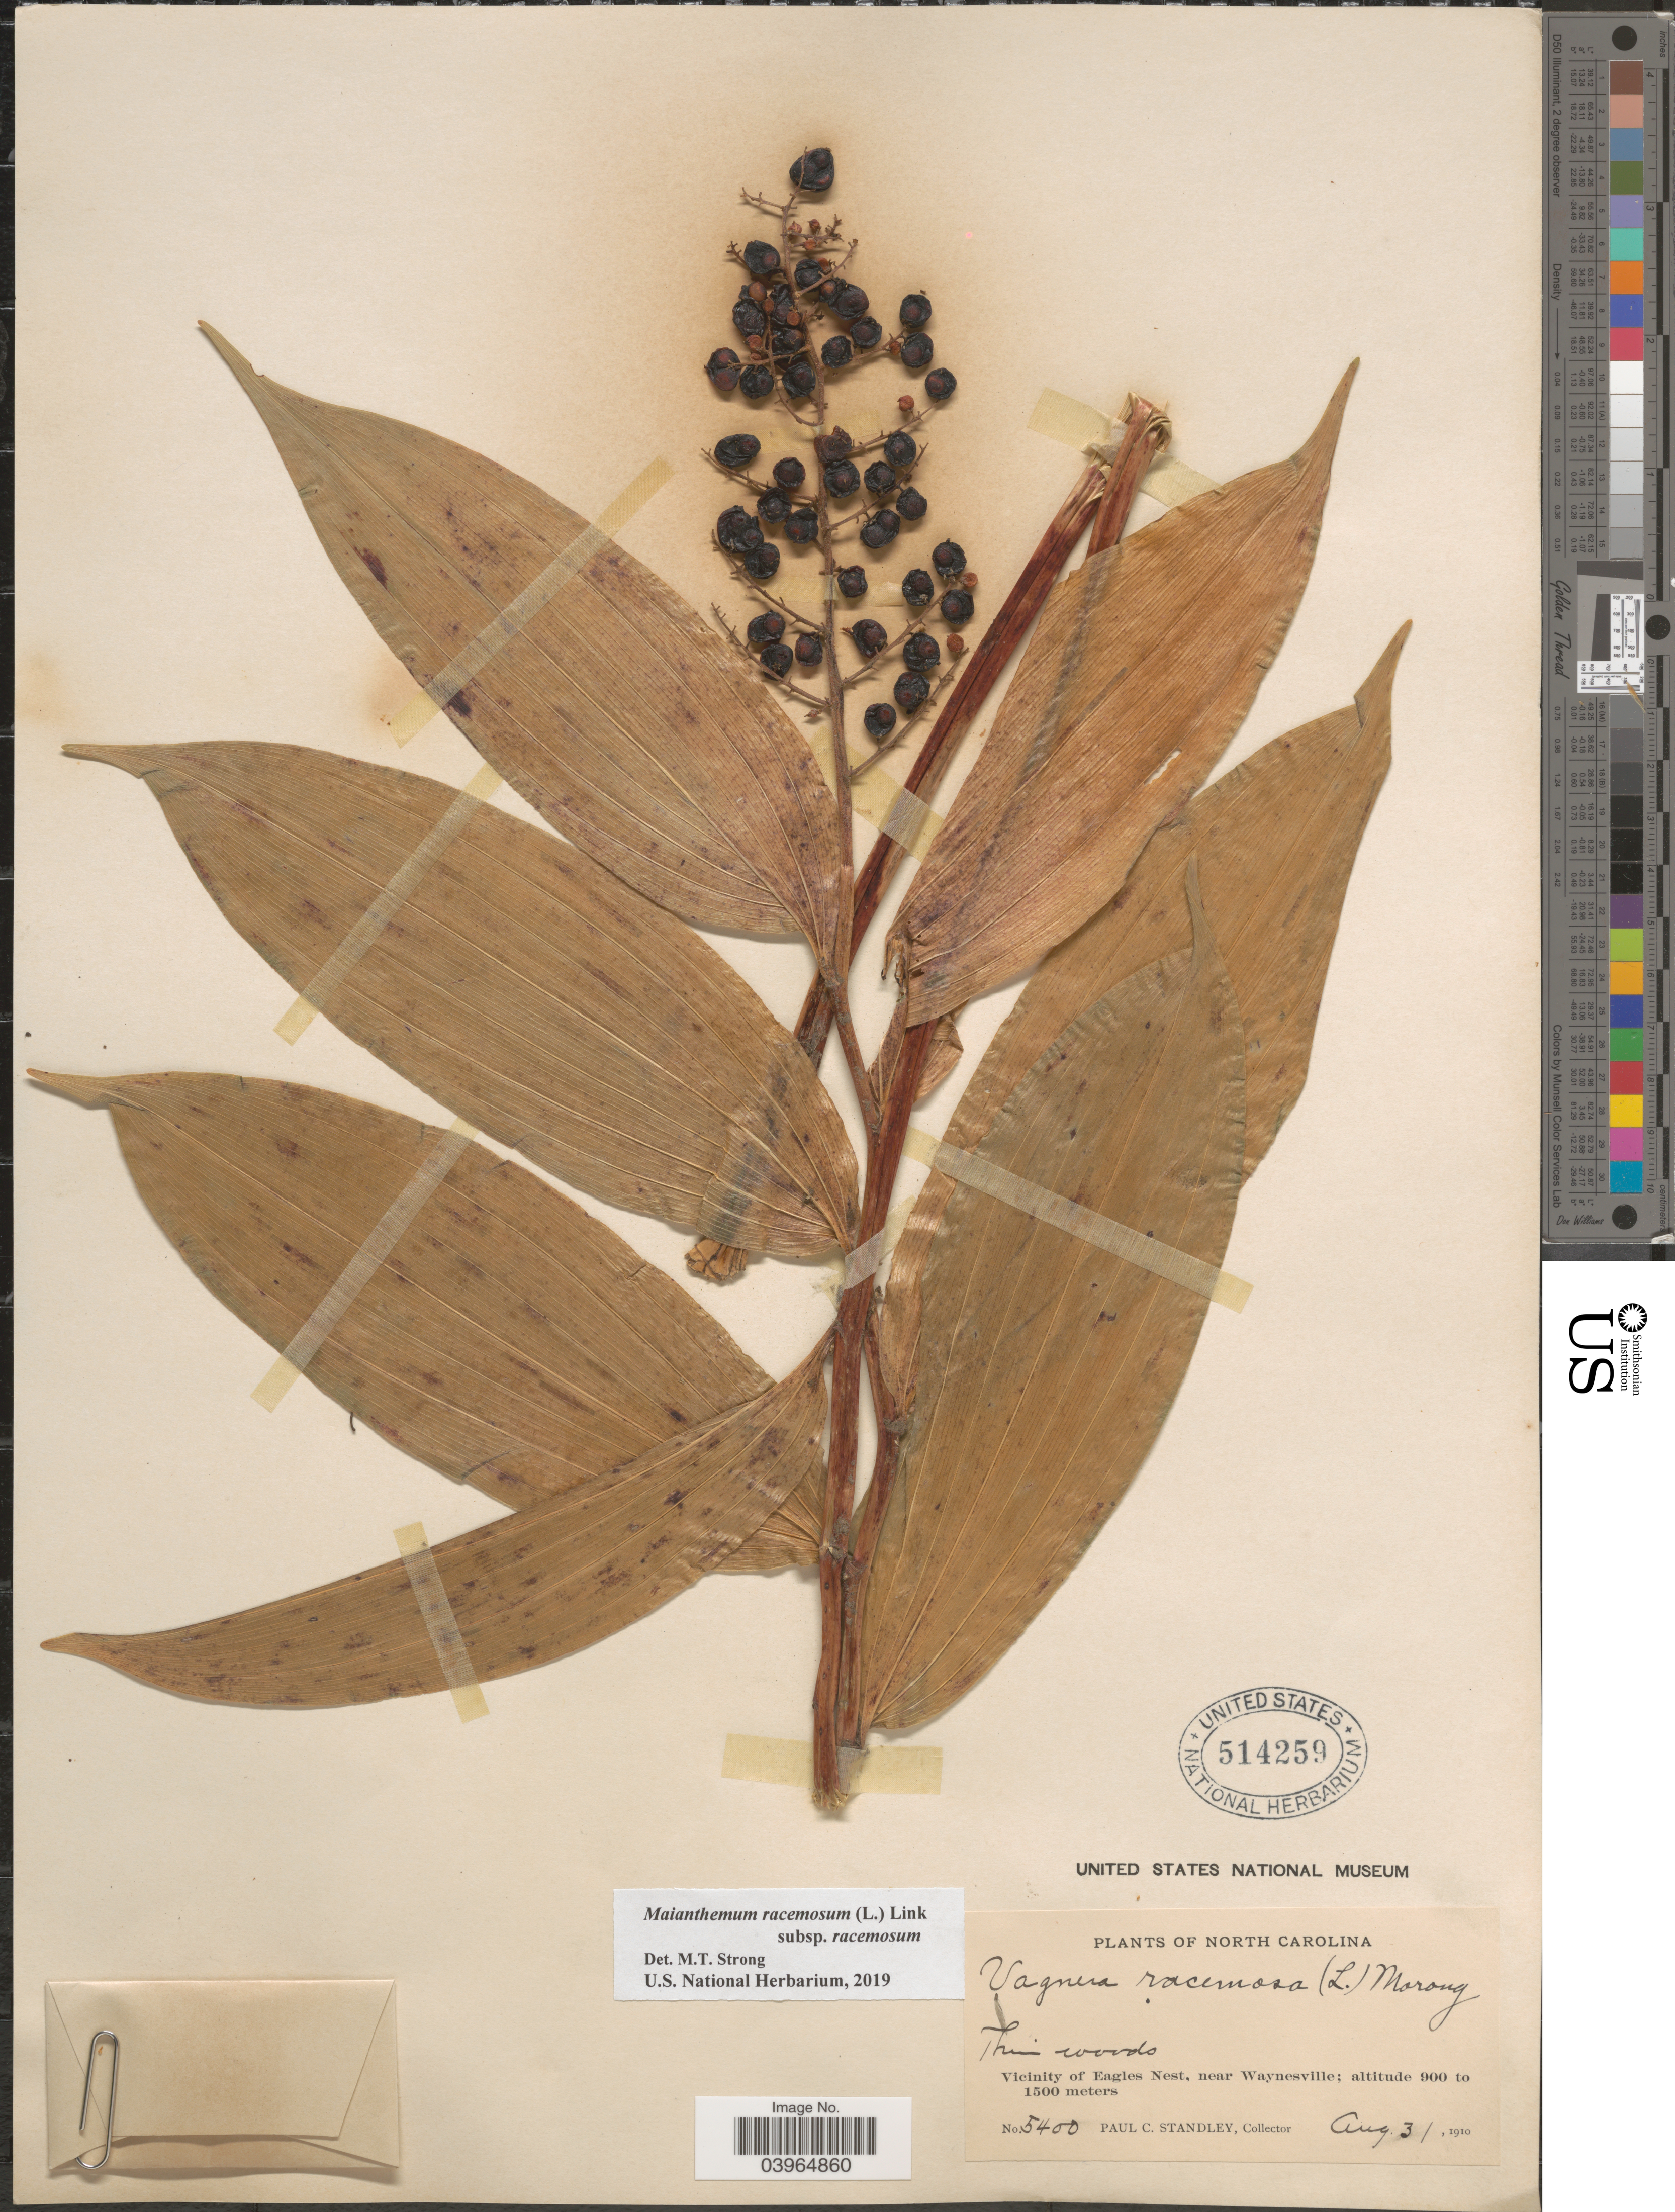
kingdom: Plantae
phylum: Tracheophyta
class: Liliopsida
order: Asparagales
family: Asparagaceae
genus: Maianthemum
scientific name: Maianthemum racemosum subsp. racemosum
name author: (L.) Link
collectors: P. C. Standley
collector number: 5400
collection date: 1910-08-31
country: United States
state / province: North Carolina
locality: Vicinity of Eagles Nest, near Waynesville.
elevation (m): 900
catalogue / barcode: US 514259